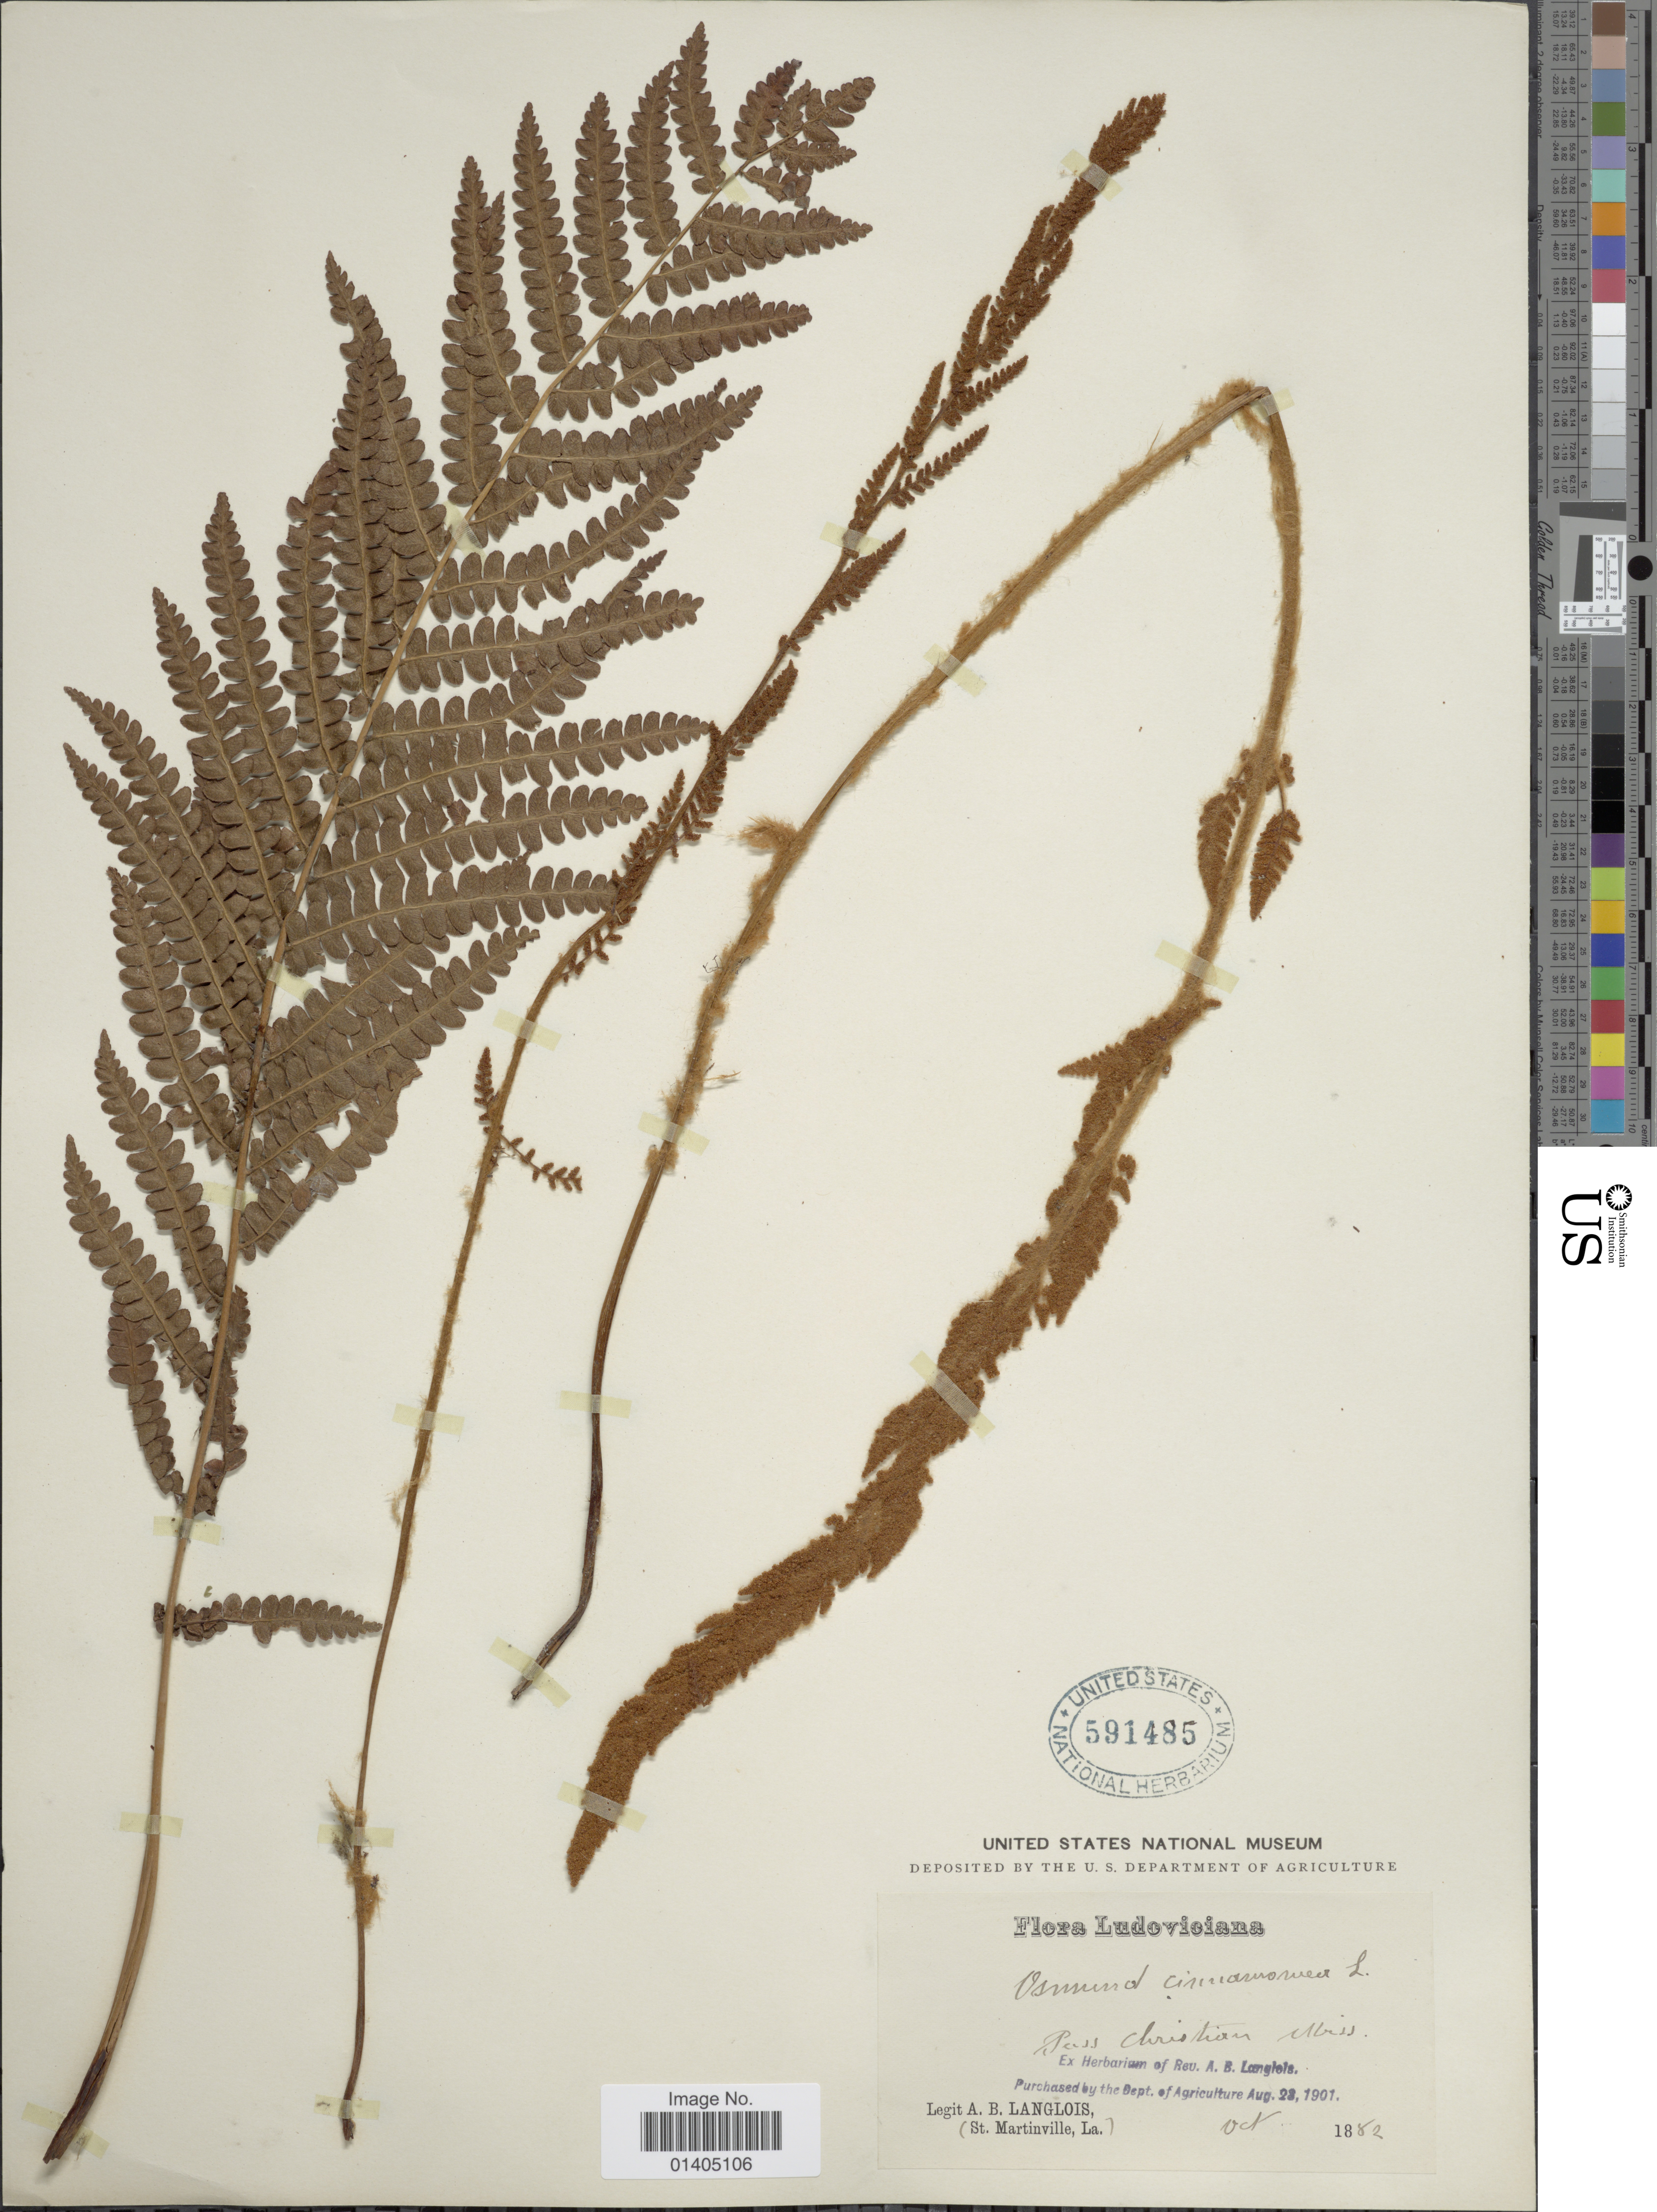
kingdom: Plantae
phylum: Tracheophyta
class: Polypodiopsida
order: Osmundales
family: Osmundaceae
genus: Osmundastrum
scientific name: Osmundastrum cinnamomeum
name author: (L.) C. Presl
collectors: A. Langlois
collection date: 1852-10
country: United States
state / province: Mississippi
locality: Pass Christian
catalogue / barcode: US 591485